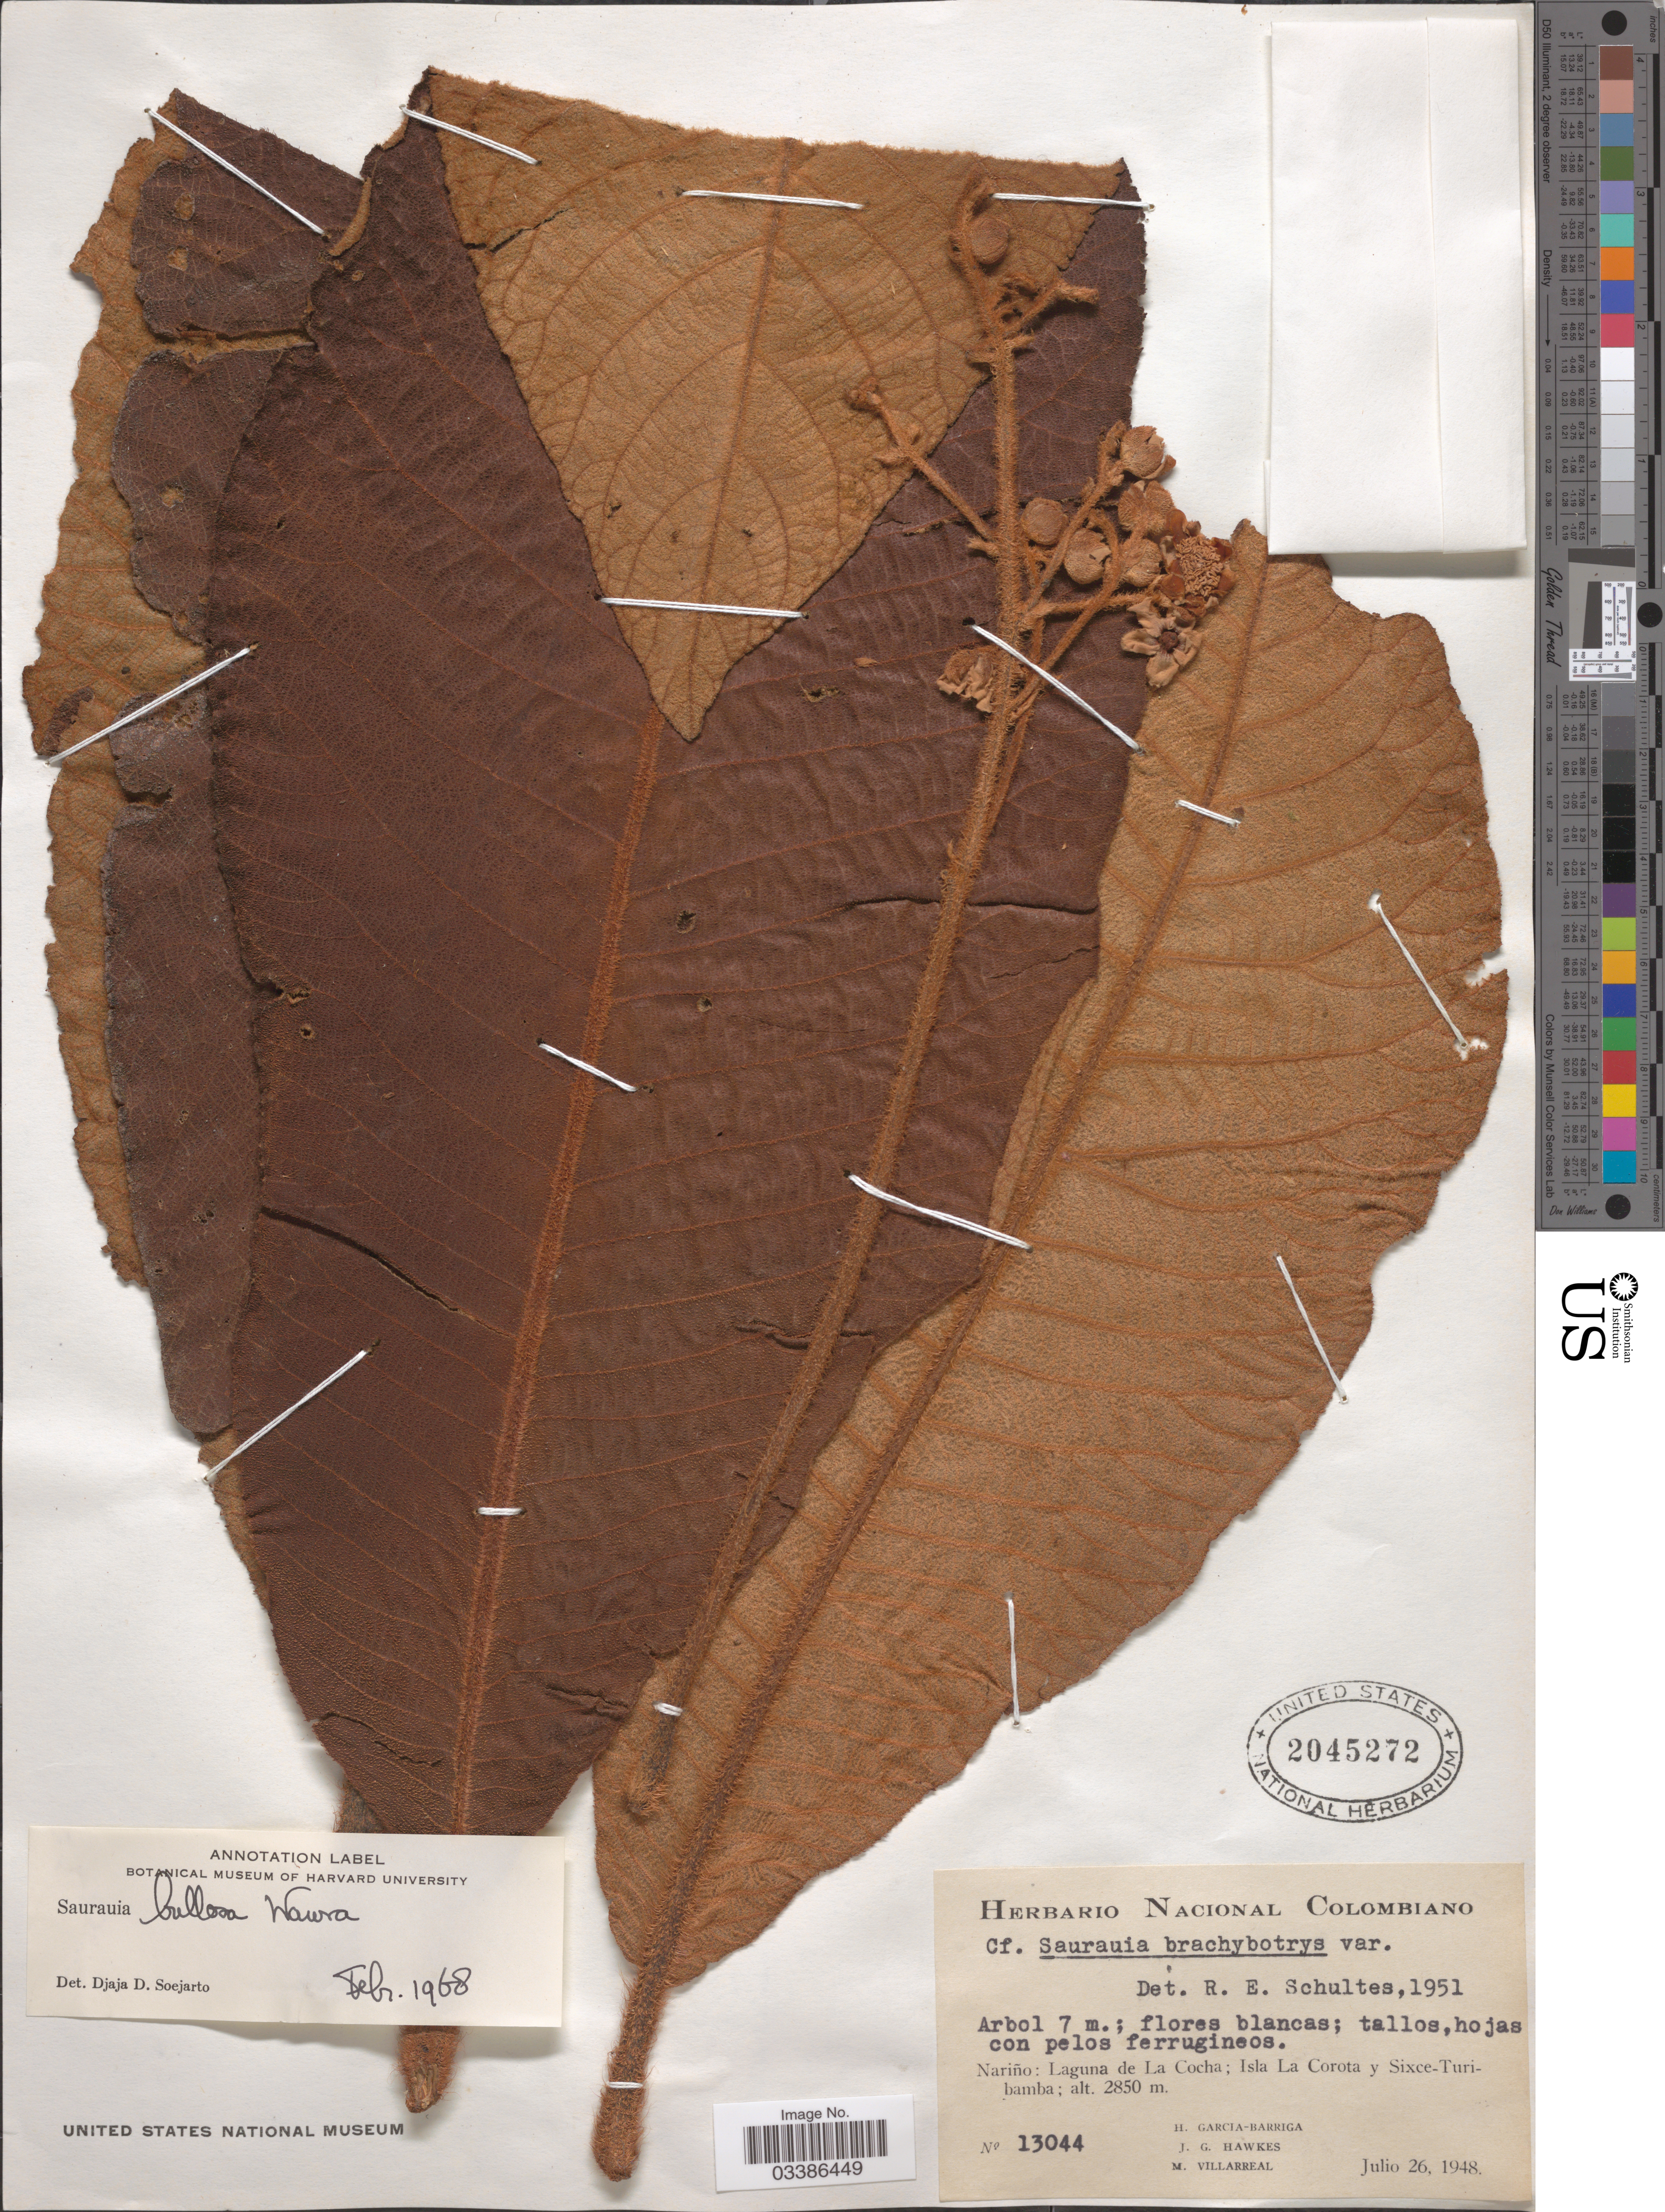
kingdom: Plantae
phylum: Tracheophyta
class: Magnoliopsida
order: Ericales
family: Actinidiaceae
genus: Saurauia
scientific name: Saurauia bullosa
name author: Wawra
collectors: H. García Barriga, J. Hawkes & M. Villarreal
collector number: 13044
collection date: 1948-07-26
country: Colombia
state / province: Nariño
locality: Laguna de La Cocha; Isla La Corota y Sixce-Turibamba.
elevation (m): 2850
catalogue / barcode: US 2045272